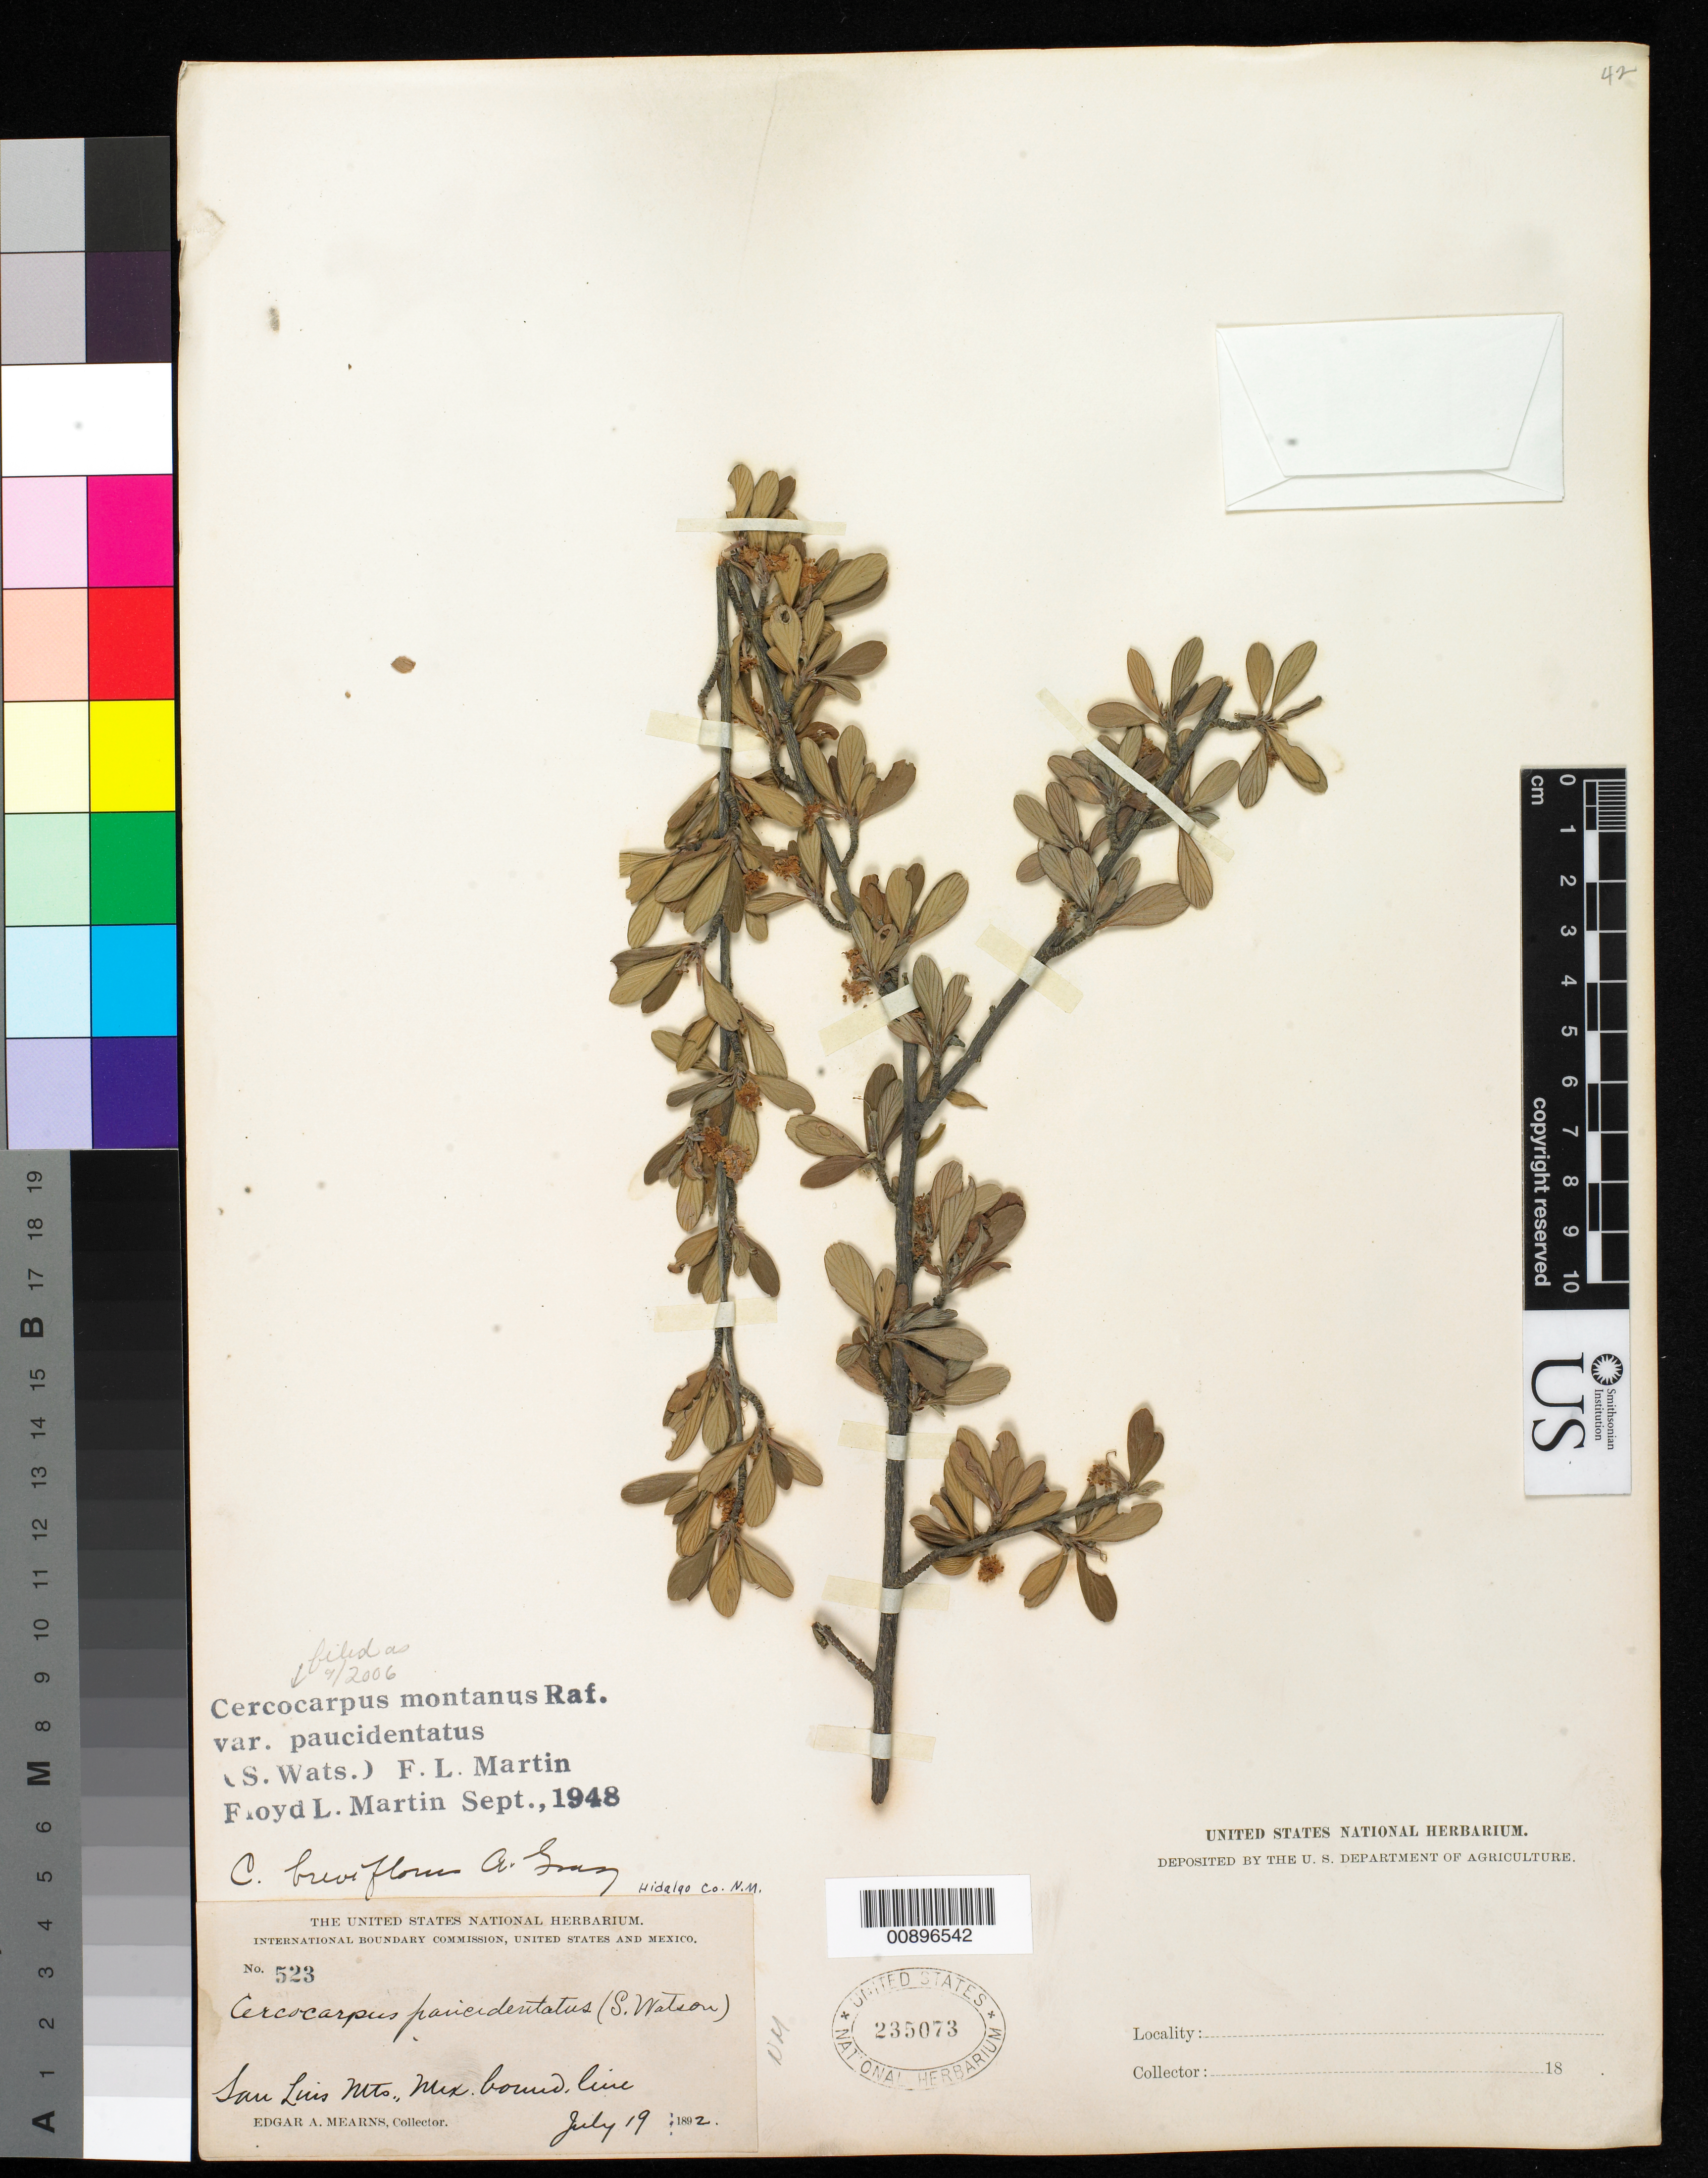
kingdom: Plantae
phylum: Tracheophyta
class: Magnoliopsida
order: Rosales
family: Rosaceae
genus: Cercocarpus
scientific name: Cercocarpus montanus var. paucidentatus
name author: (S. Watson) F.L. Martin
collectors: E. A. Mearns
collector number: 523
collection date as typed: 19 Jul 1892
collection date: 1892-07-19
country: United States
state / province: New Mexico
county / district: Hidalgo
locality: San Luis Mts., Mexican Boundary Line.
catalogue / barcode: US 235073